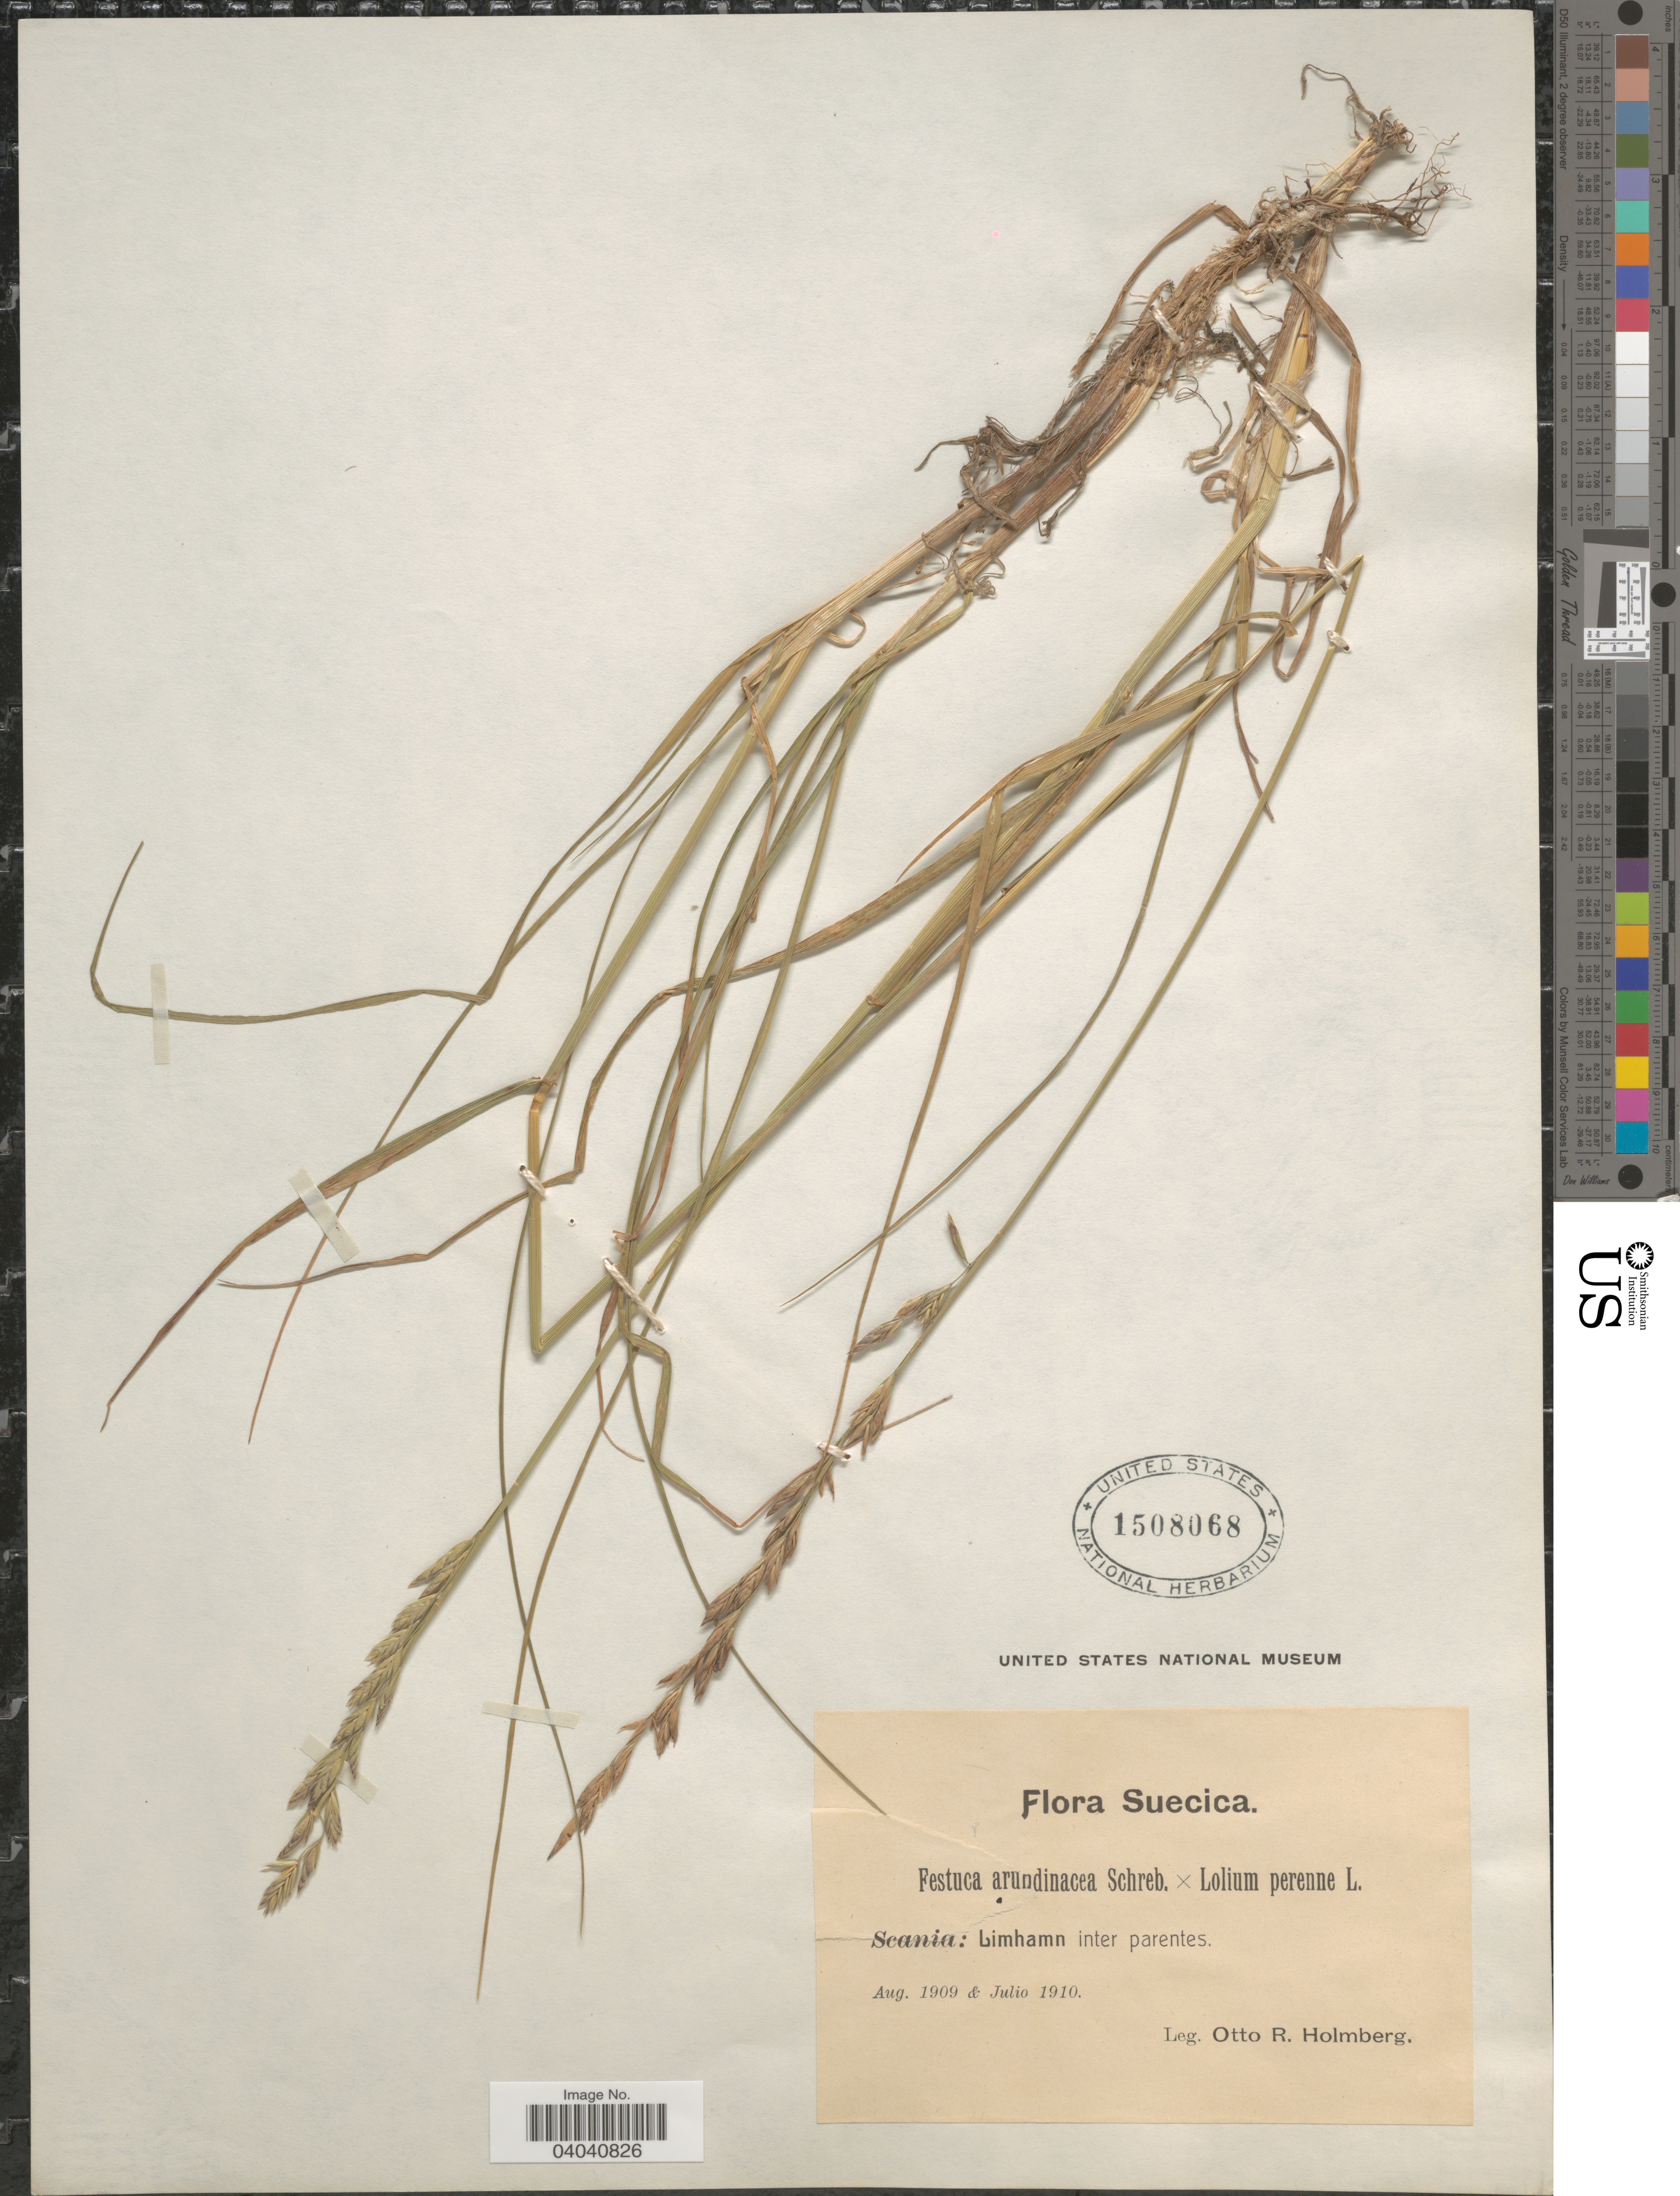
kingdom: Plantae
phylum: Tracheophyta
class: Liliopsida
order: Poales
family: Poaceae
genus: Festulolium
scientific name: x Festulolium sp.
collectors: O. Holmberg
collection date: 1909-08/1910-07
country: Sweden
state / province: Skåne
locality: Suecica. Scania: Limhamn inter parentes.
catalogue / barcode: US 1508068